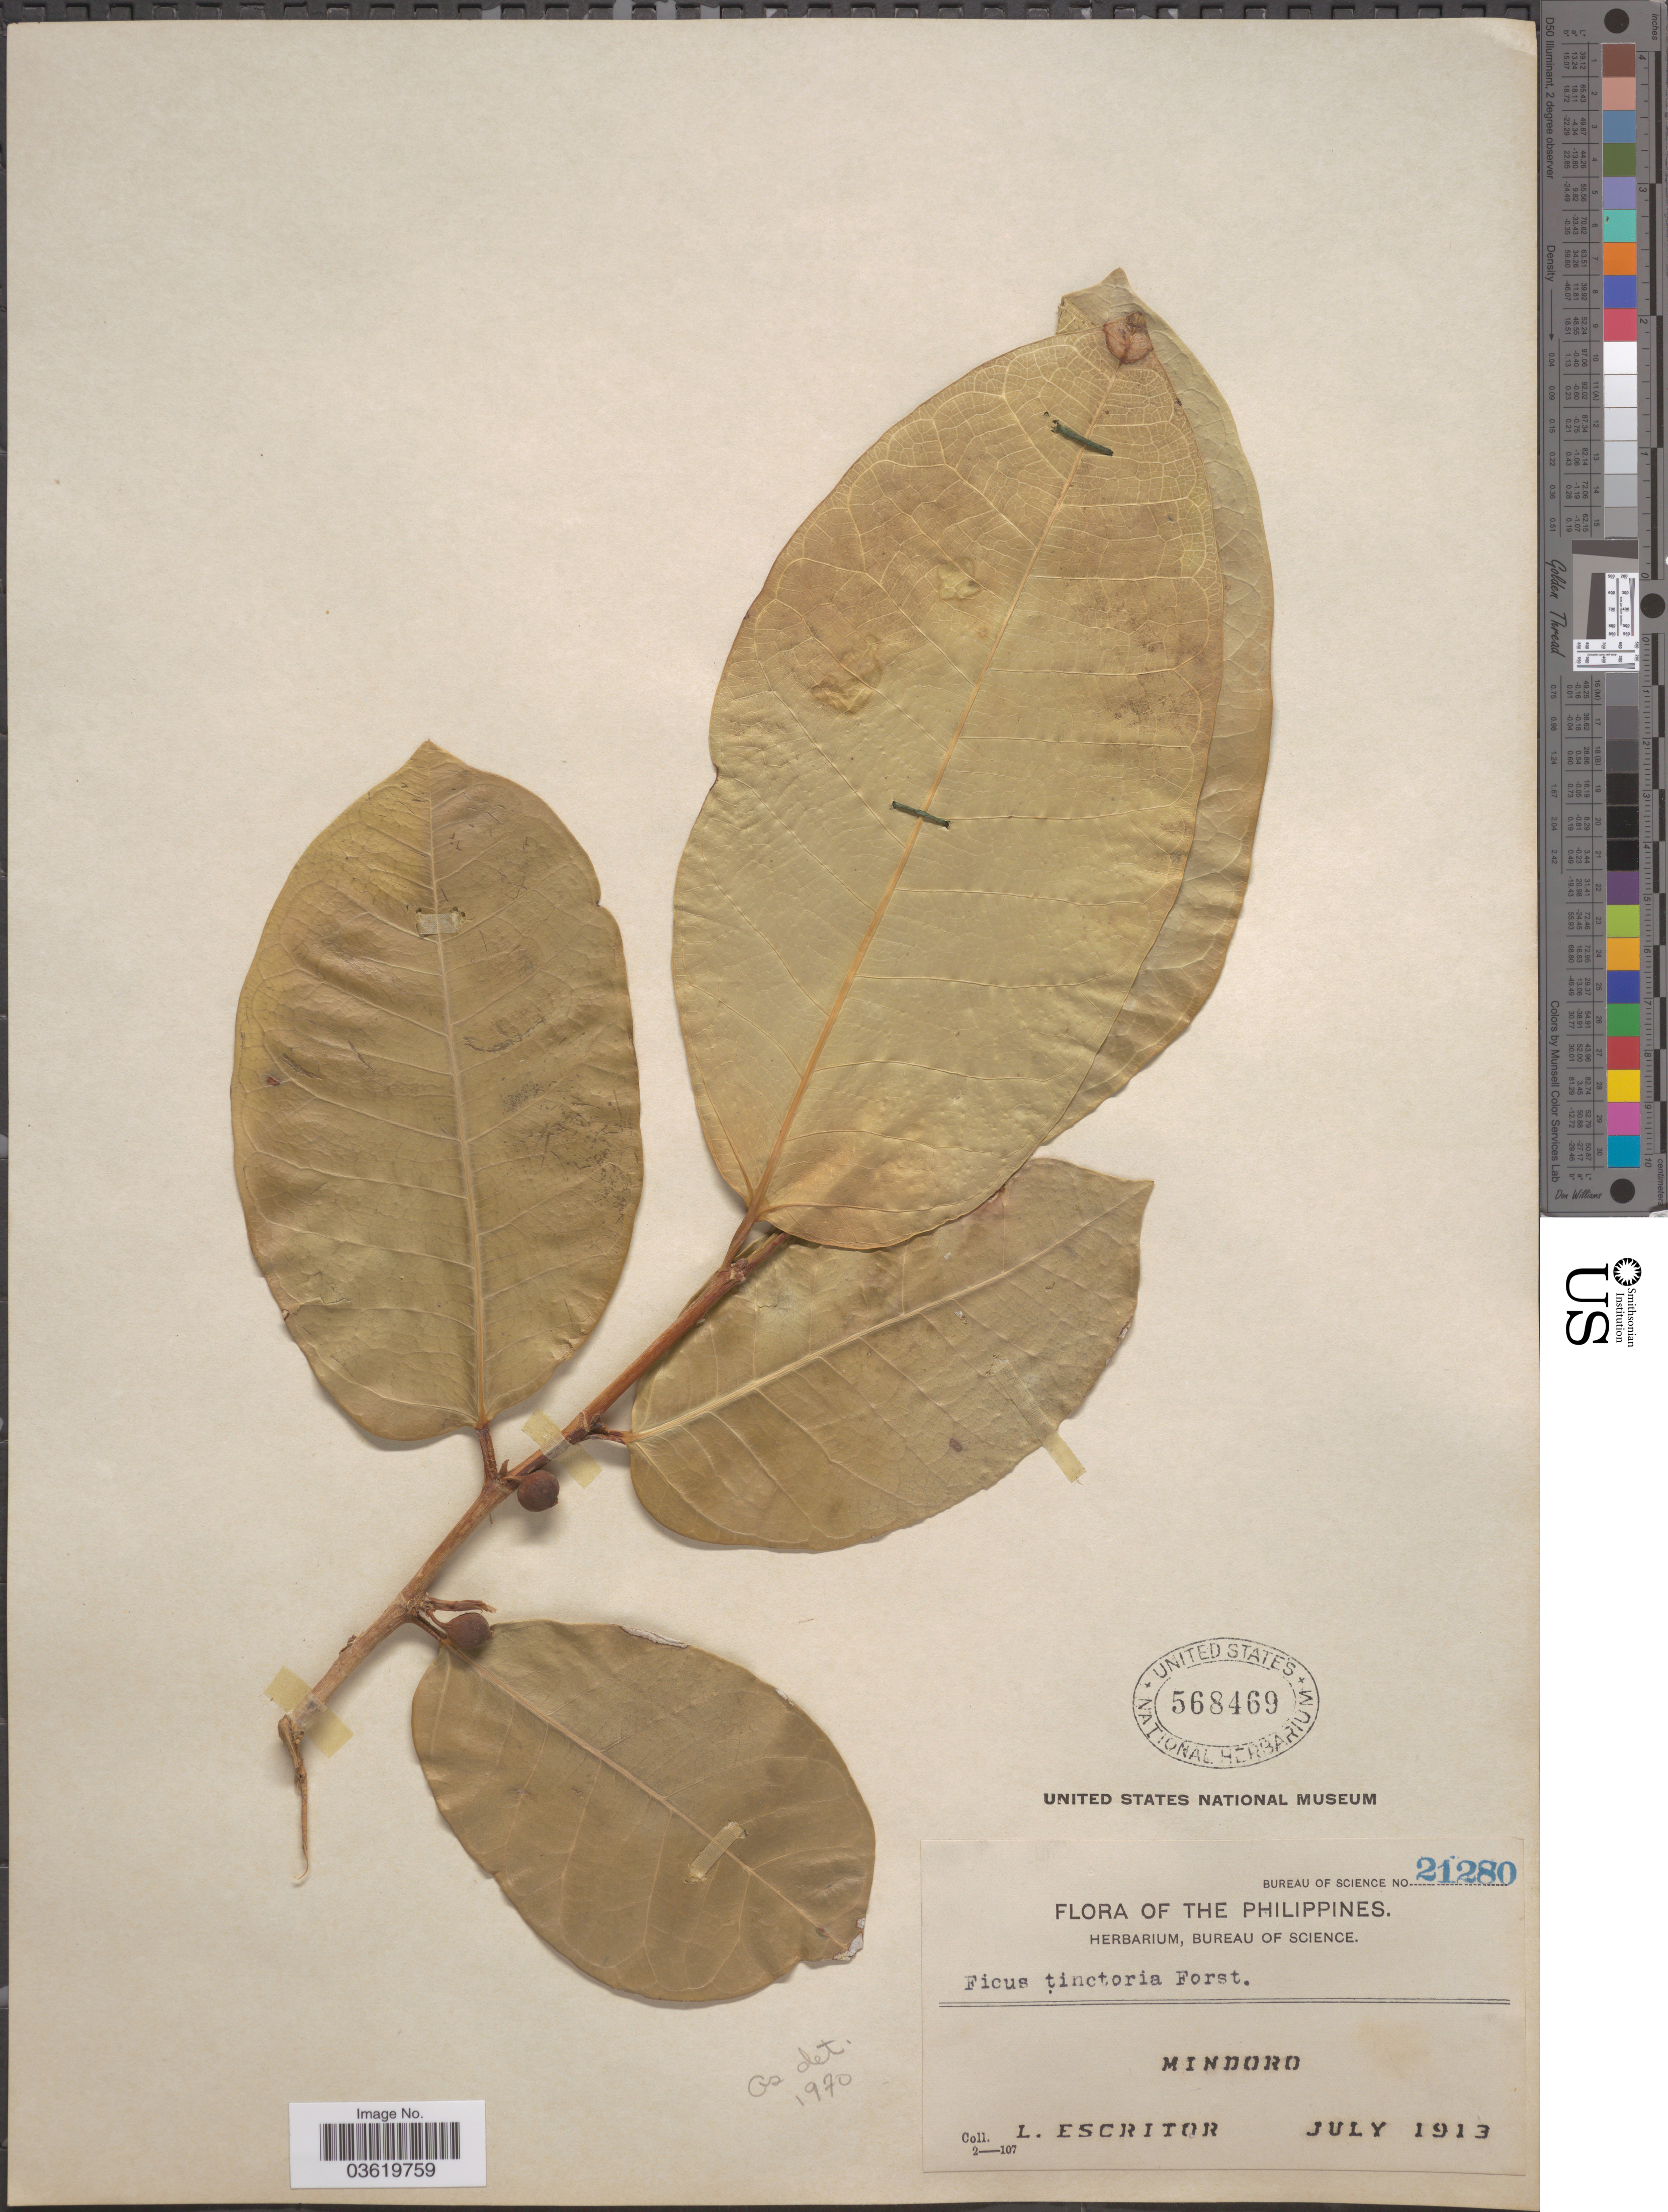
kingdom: Plantae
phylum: Tracheophyta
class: Magnoliopsida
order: Rosales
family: Moraceae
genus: Ficus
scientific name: Ficus tinctoria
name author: G. Forst.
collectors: L. Escritor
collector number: Bureau of Science 21280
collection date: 1913-07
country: Philippines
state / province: Mimaropa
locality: Mindoro.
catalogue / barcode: US 568469